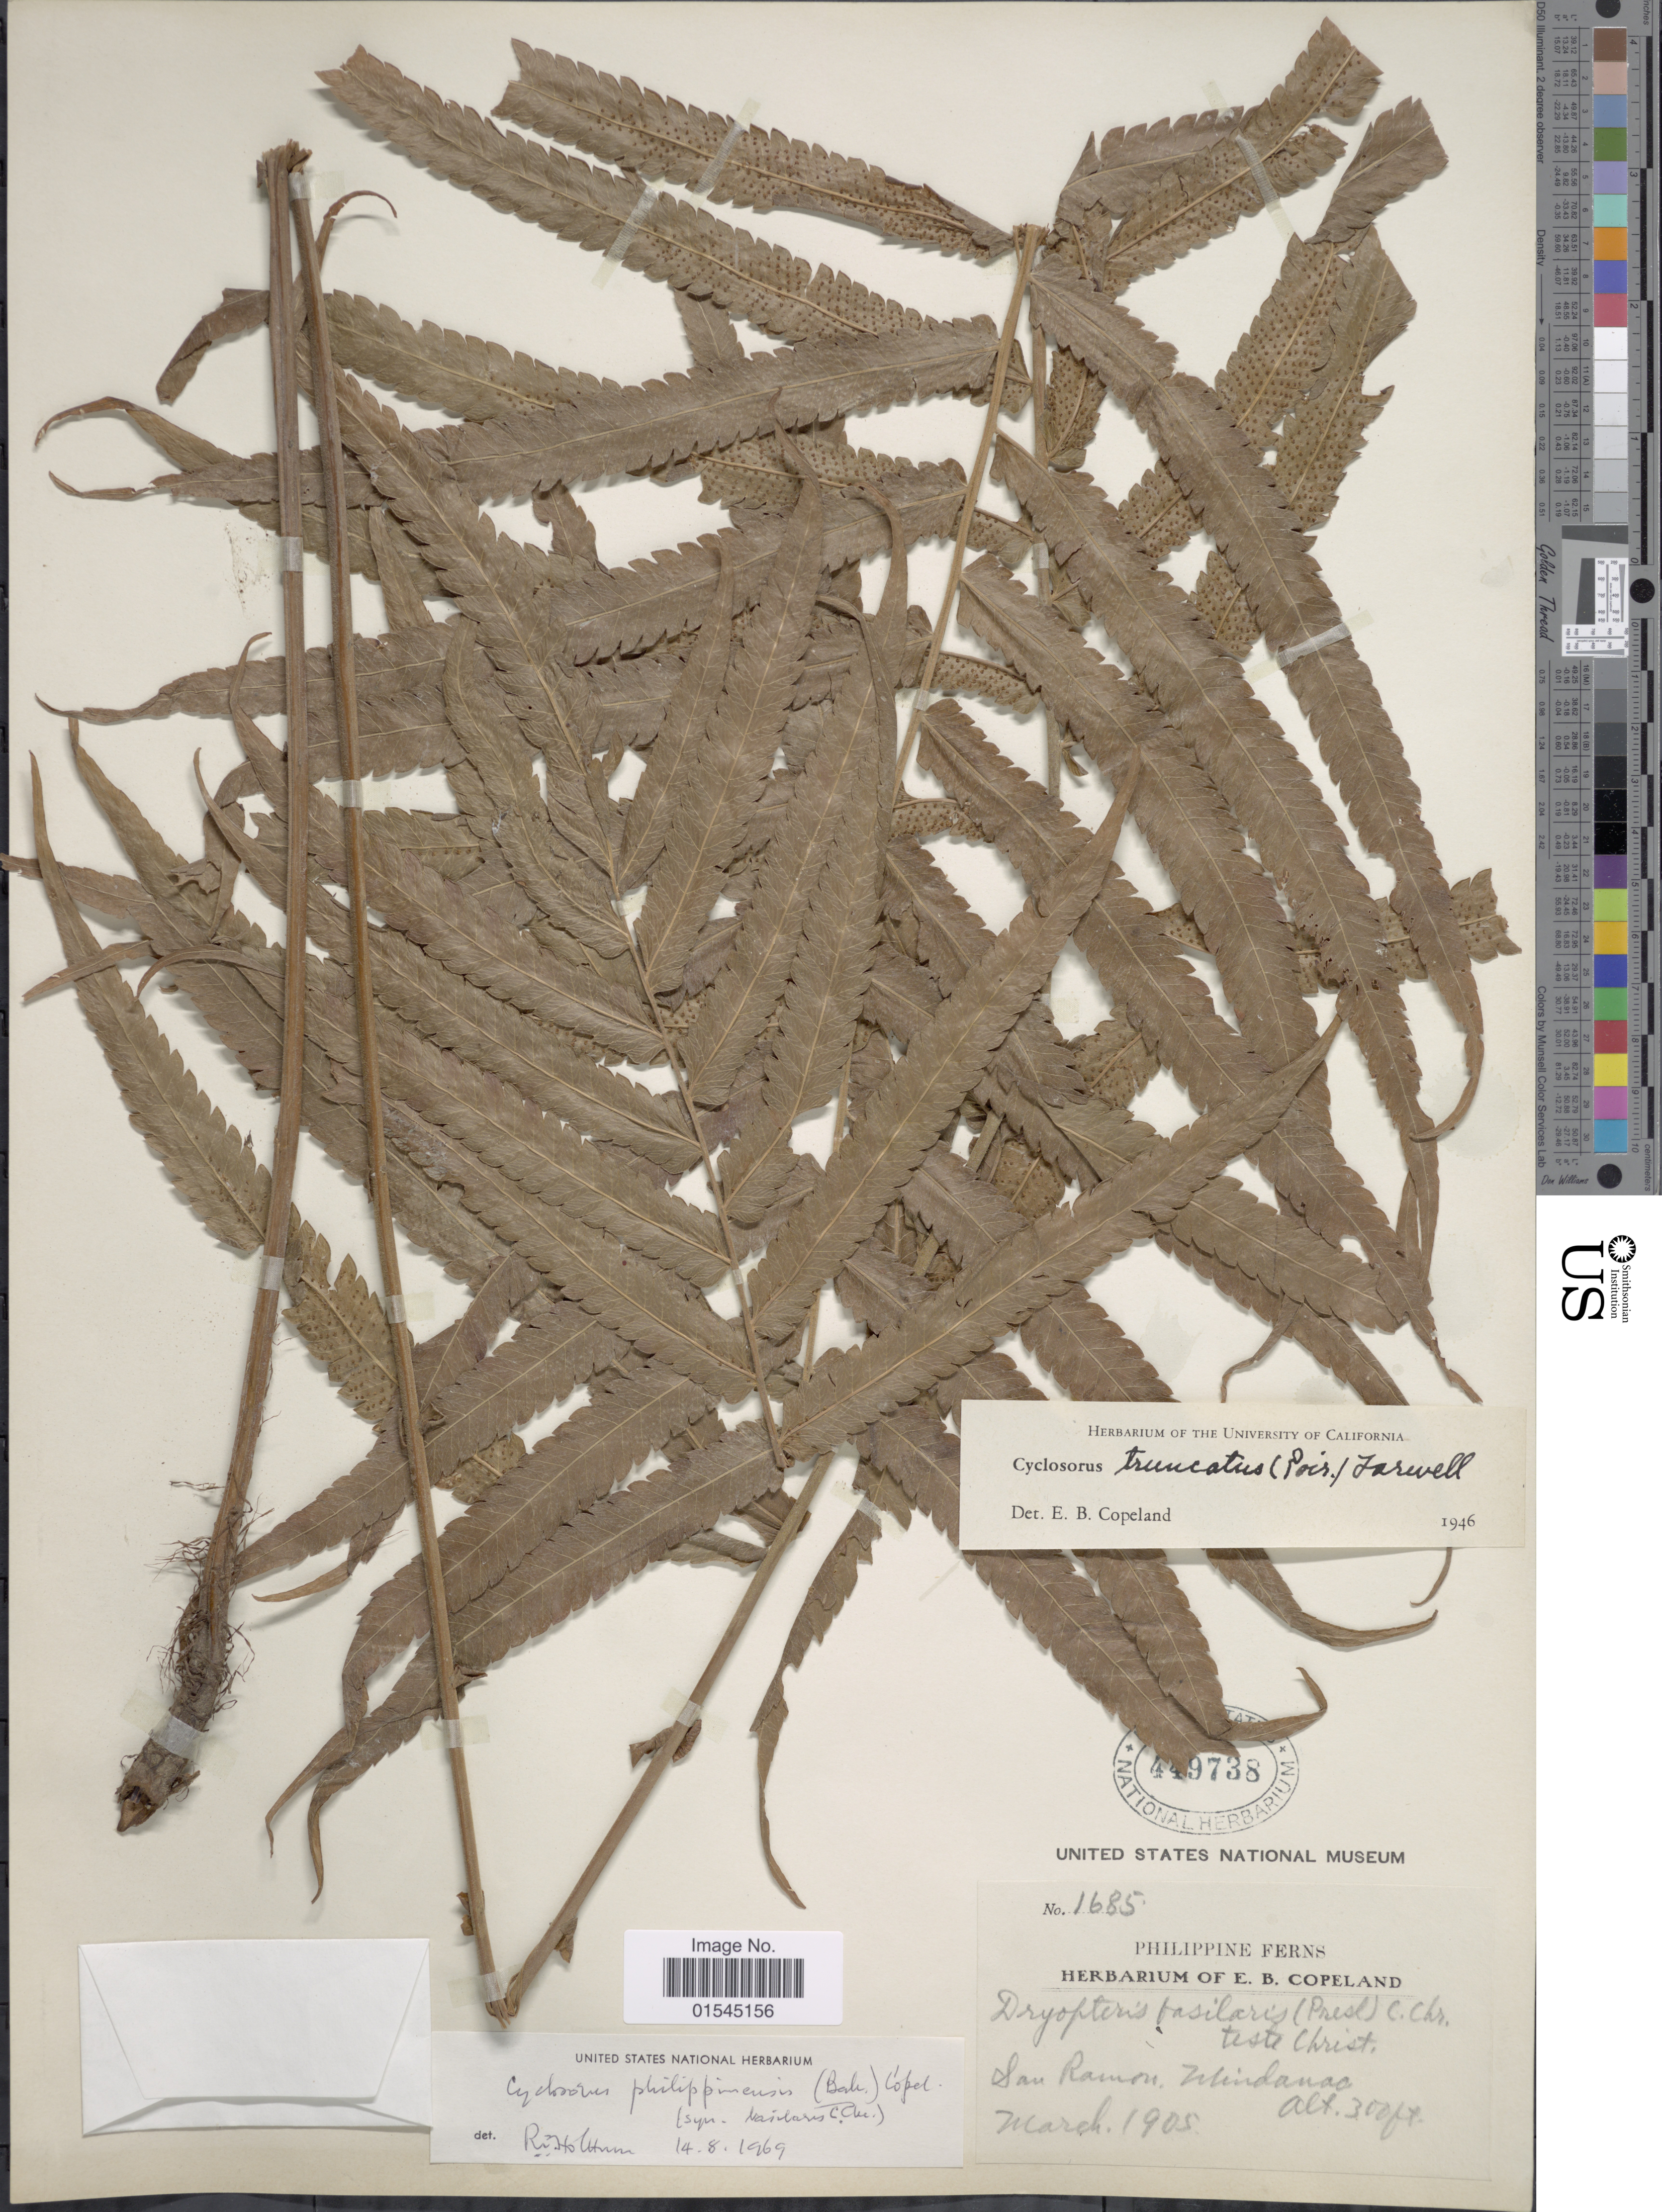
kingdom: Plantae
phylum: Tracheophyta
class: Polypodiopsida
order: Polypodiales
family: Thelypteridaceae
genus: Sphaerostephanos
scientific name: Sphaerostephanos productus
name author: (Kaulf.) Holttum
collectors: ex herb. E. B. Copeland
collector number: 1685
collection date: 1905-03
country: Philippines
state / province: Zamboanga Peninsula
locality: San Ramon. Windanao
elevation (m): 91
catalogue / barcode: US 449738